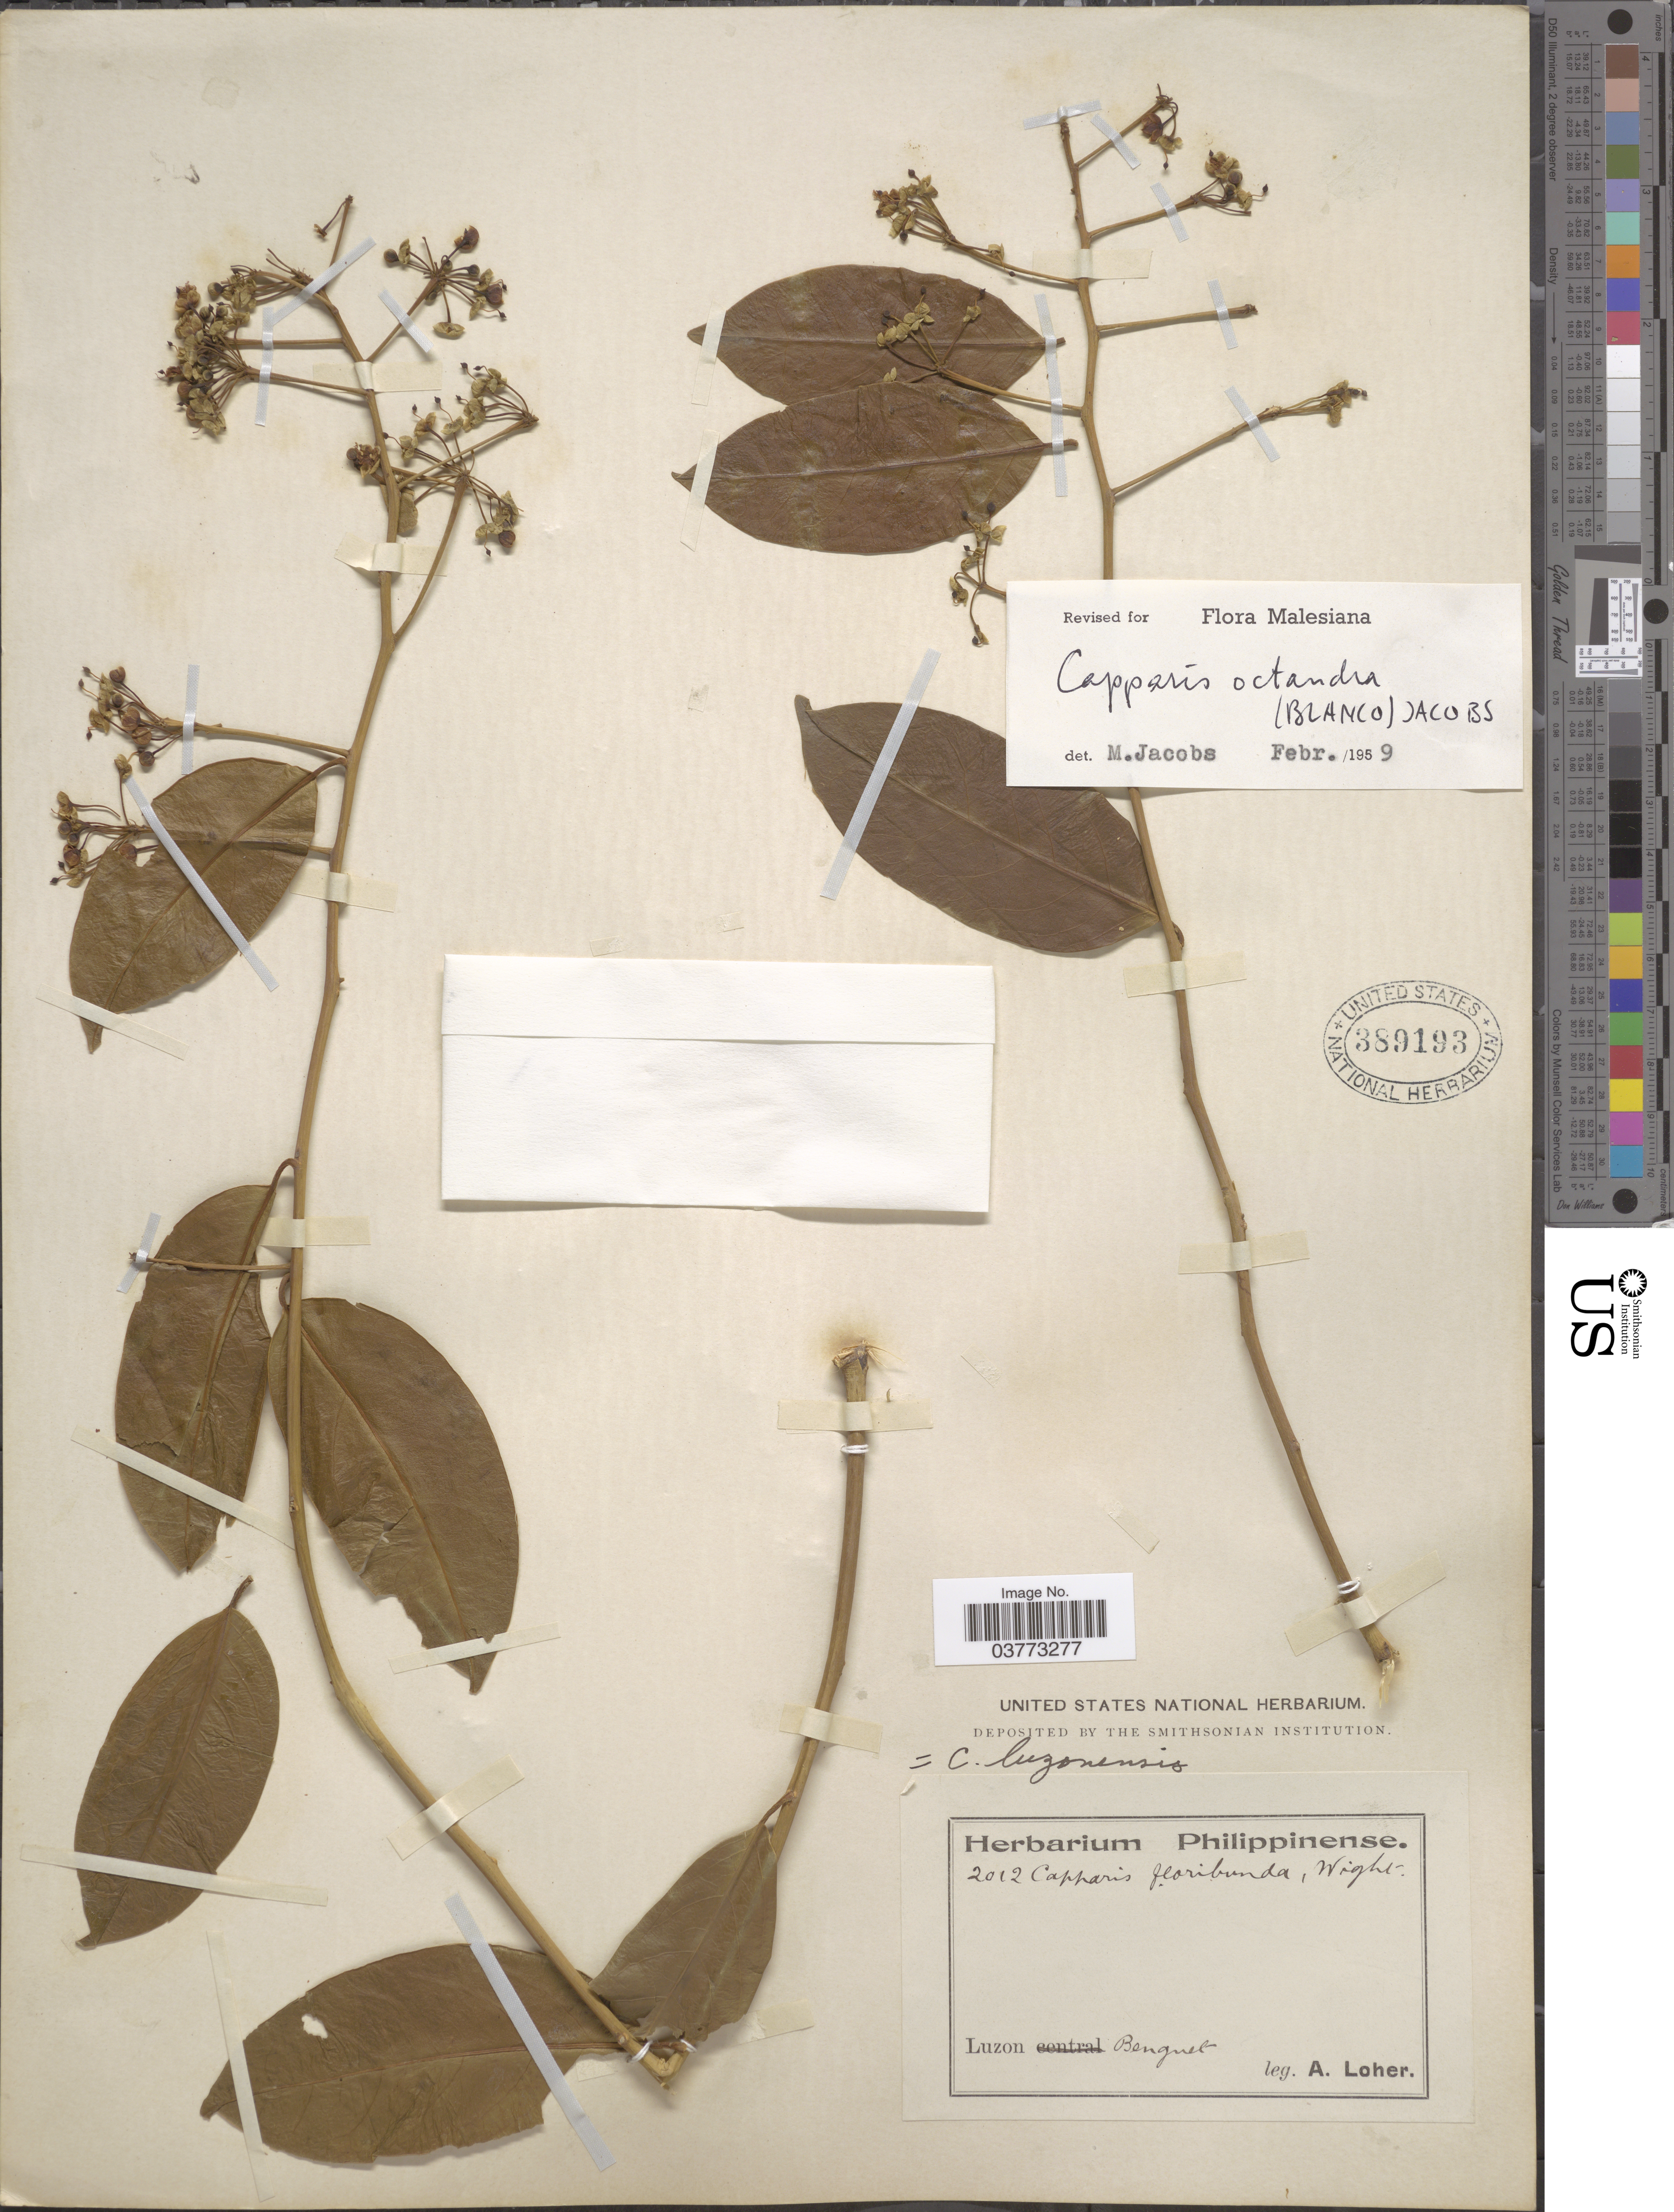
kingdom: Plantae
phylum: Tracheophyta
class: Magnoliopsida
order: Brassicales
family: Capparaceae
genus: Capparis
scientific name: Capparis floribunda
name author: Wight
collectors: A. Loher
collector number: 2012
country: Philippines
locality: Luzon Benguet.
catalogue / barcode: US 389193